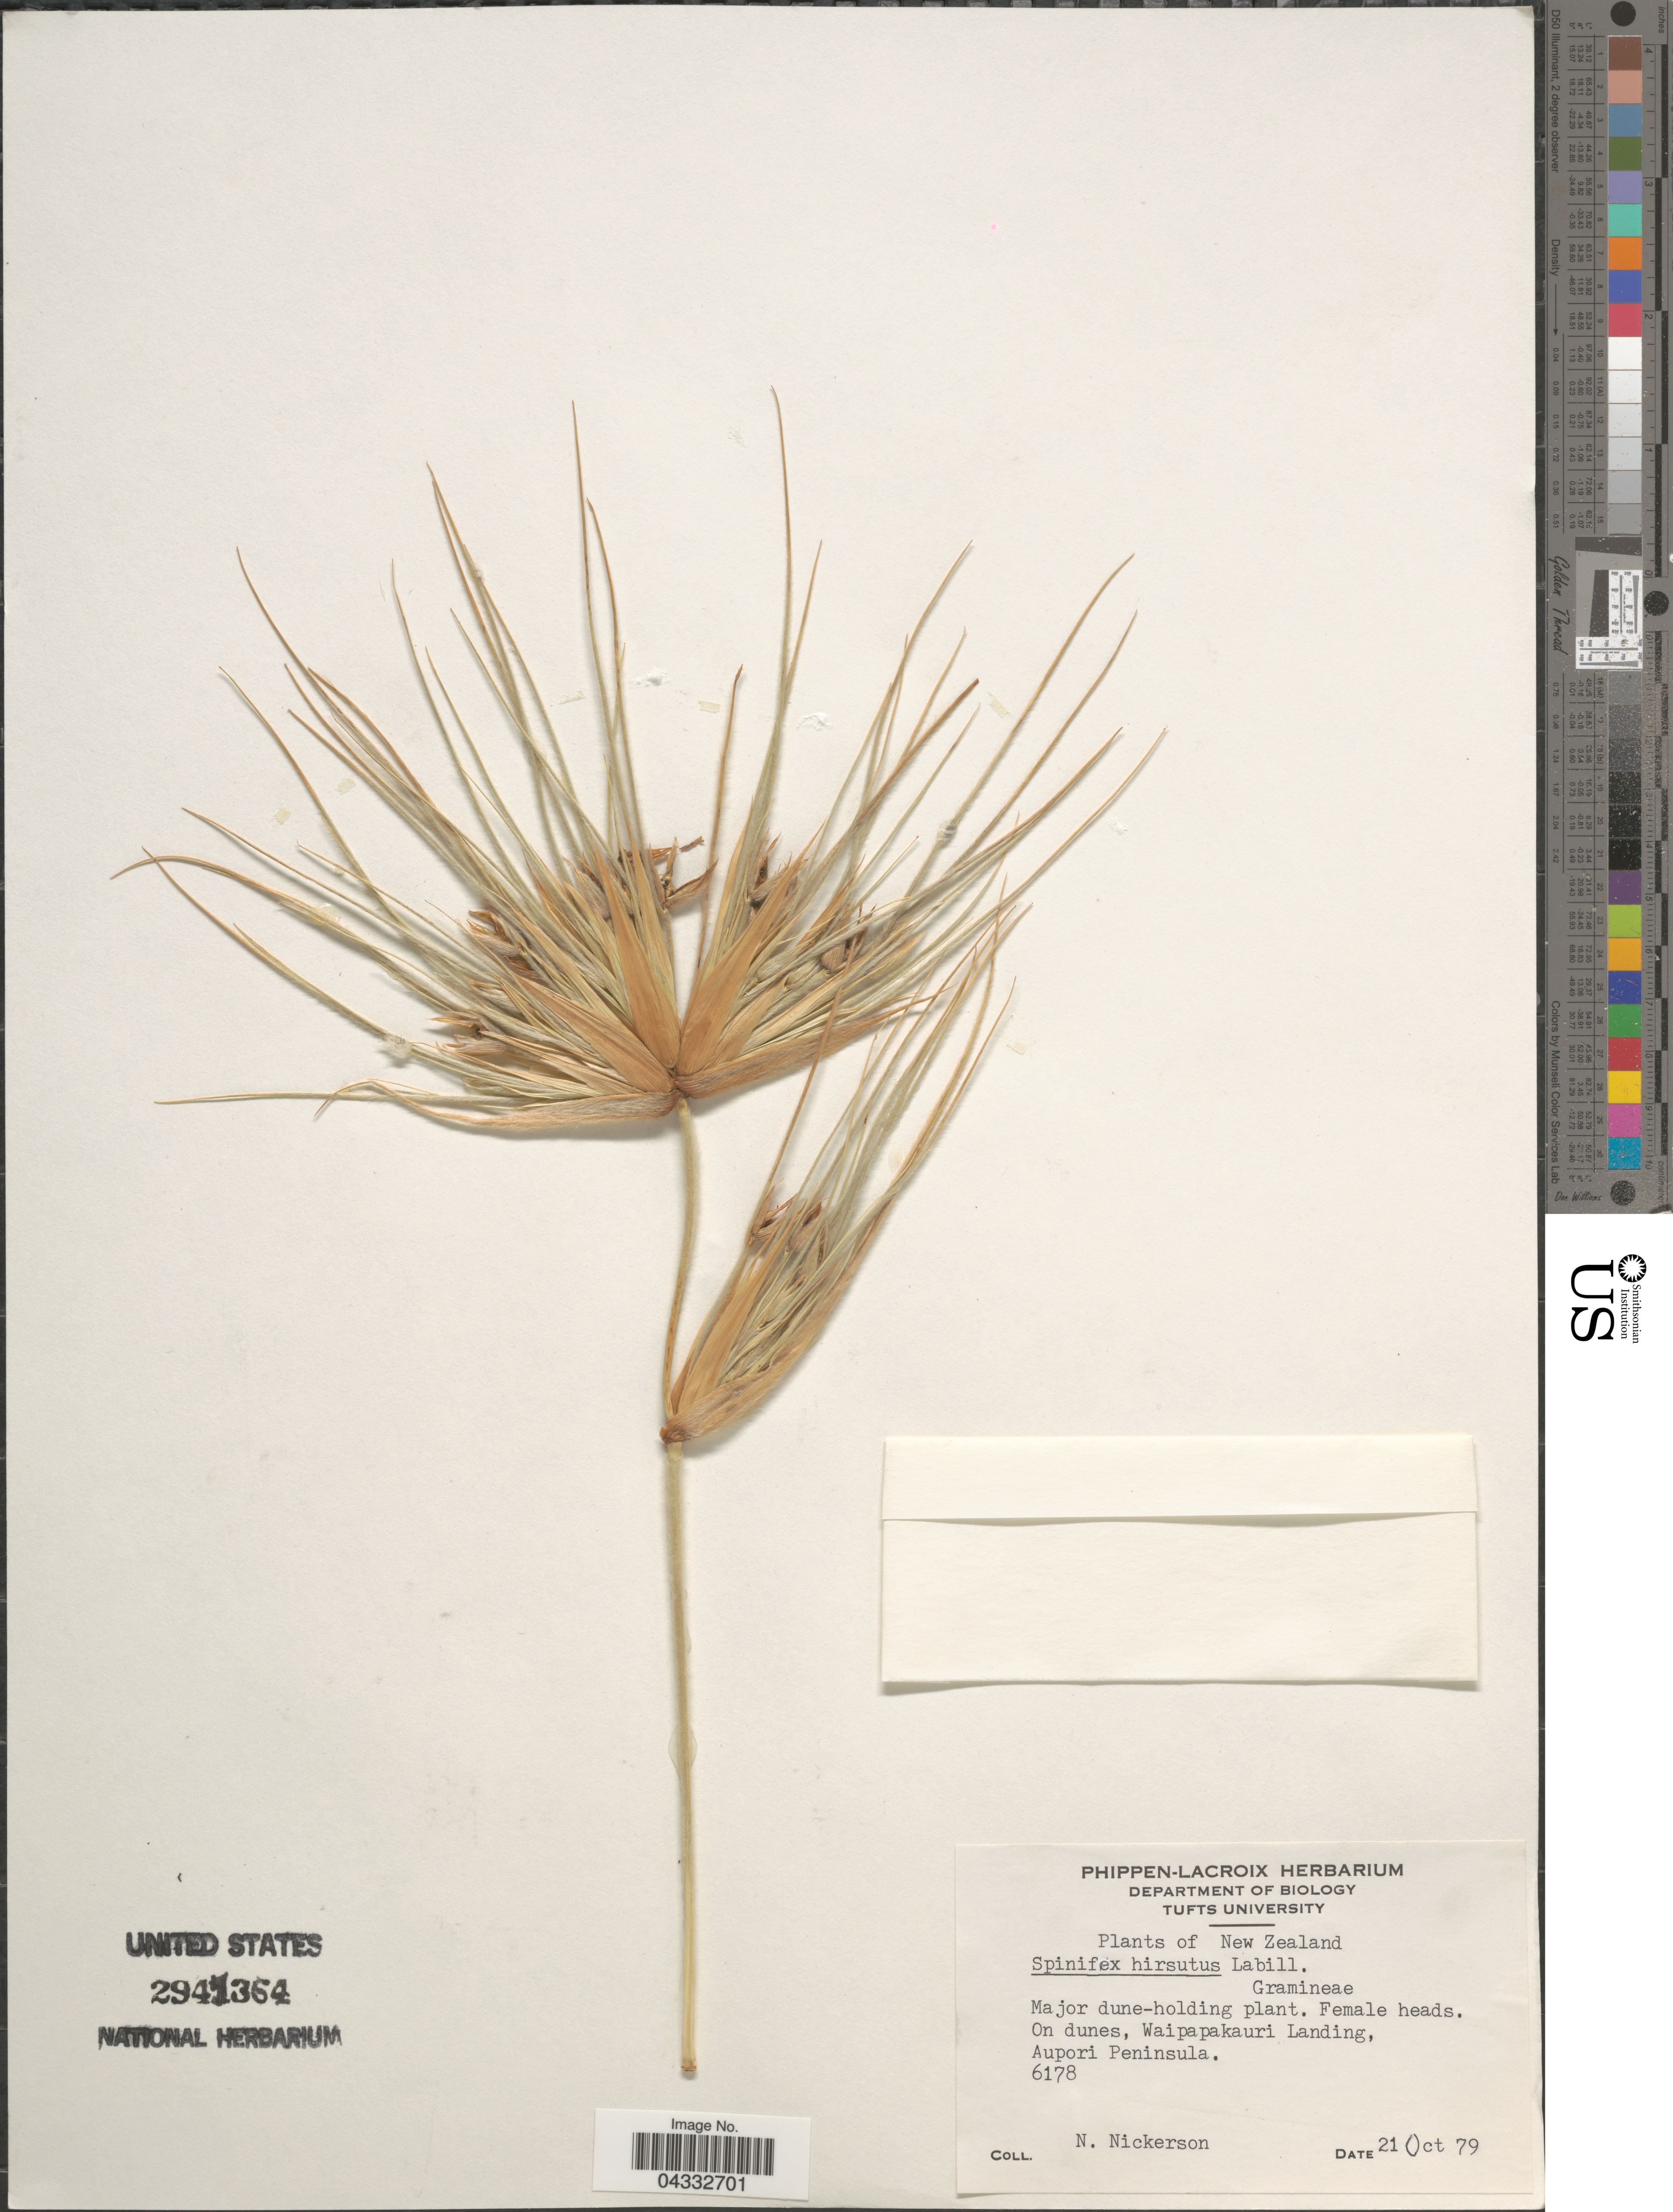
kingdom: Plantae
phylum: Tracheophyta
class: Liliopsida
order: Poales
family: Poaceae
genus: Spinifex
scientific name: Spinifex hirsutus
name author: Labill.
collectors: N. Nickerson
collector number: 6178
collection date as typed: Transcribed d/m/y: 21/10/79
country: New Zealand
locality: Waipapakauri Landing, Aupori Peninsula.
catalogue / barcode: US 2941364